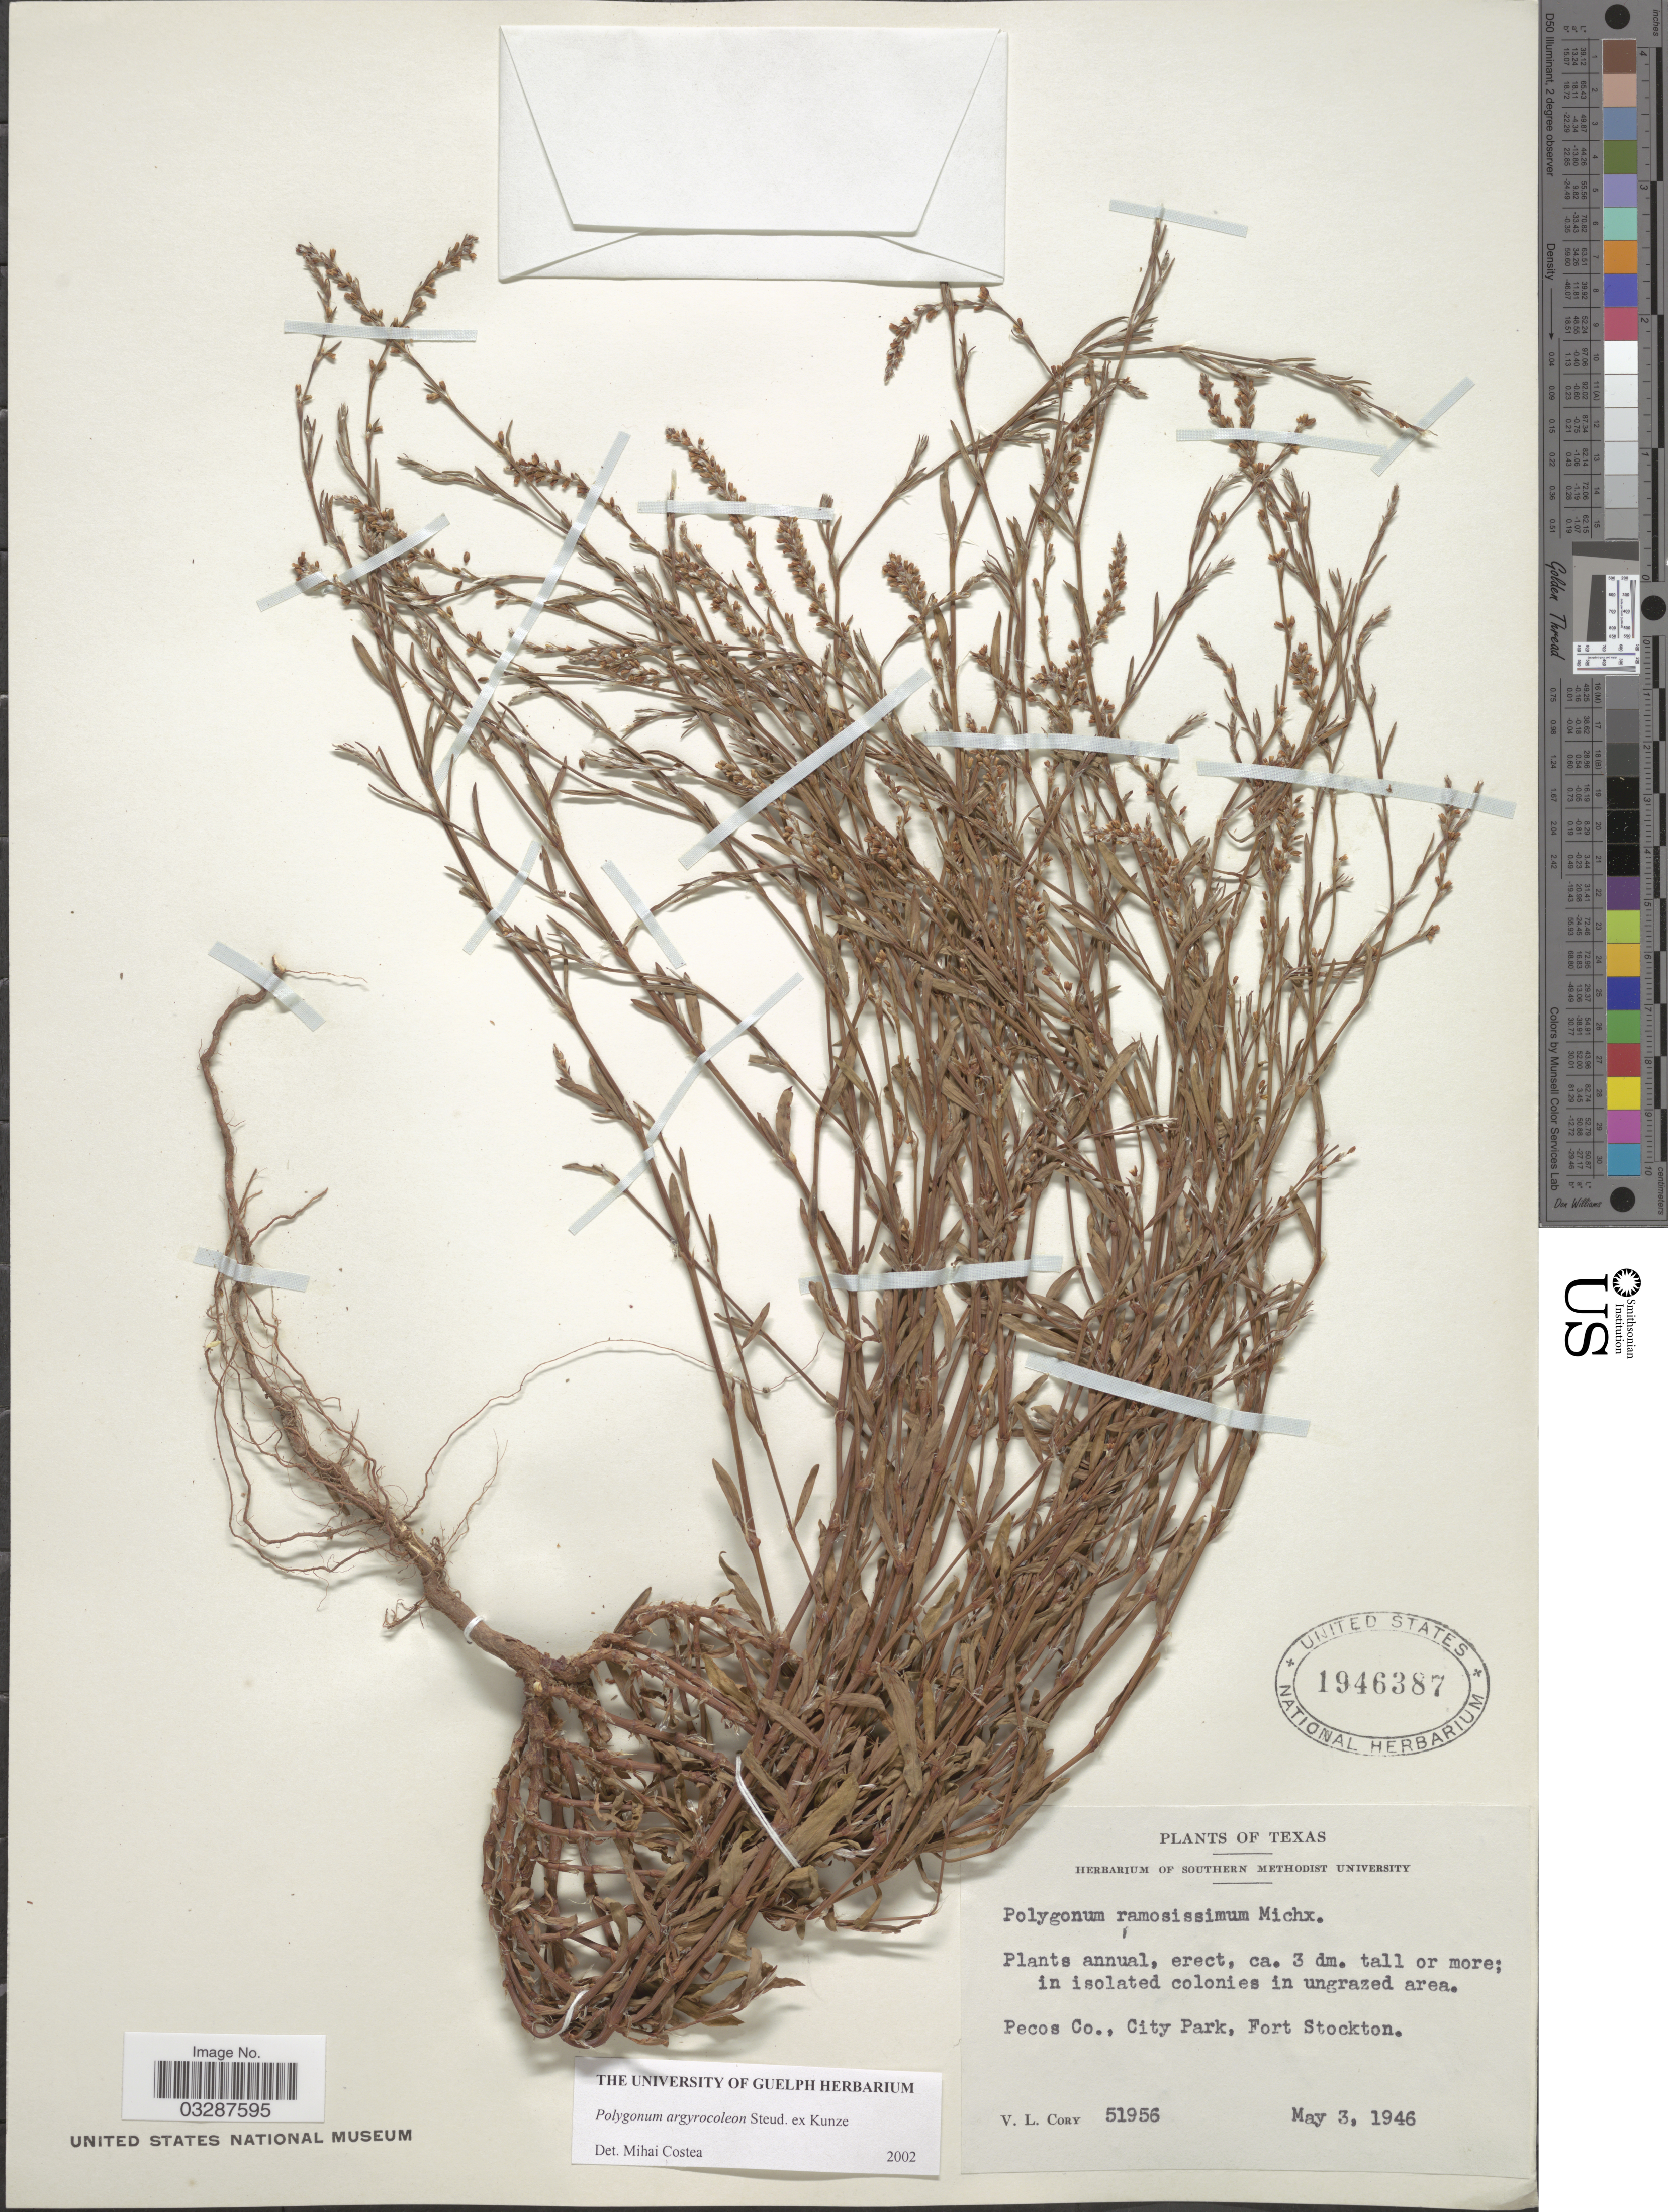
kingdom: Plantae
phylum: Tracheophyta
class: Magnoliopsida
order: Caryophyllales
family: Polygonaceae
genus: Polygonum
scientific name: Polygonum argyrocoleon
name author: Steud. ex Kunze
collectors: V. Cory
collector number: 51956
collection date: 1946-05-03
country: United States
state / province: Texas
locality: Pecos Co., City Park, Fort Stockton.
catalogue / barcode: US 1946387